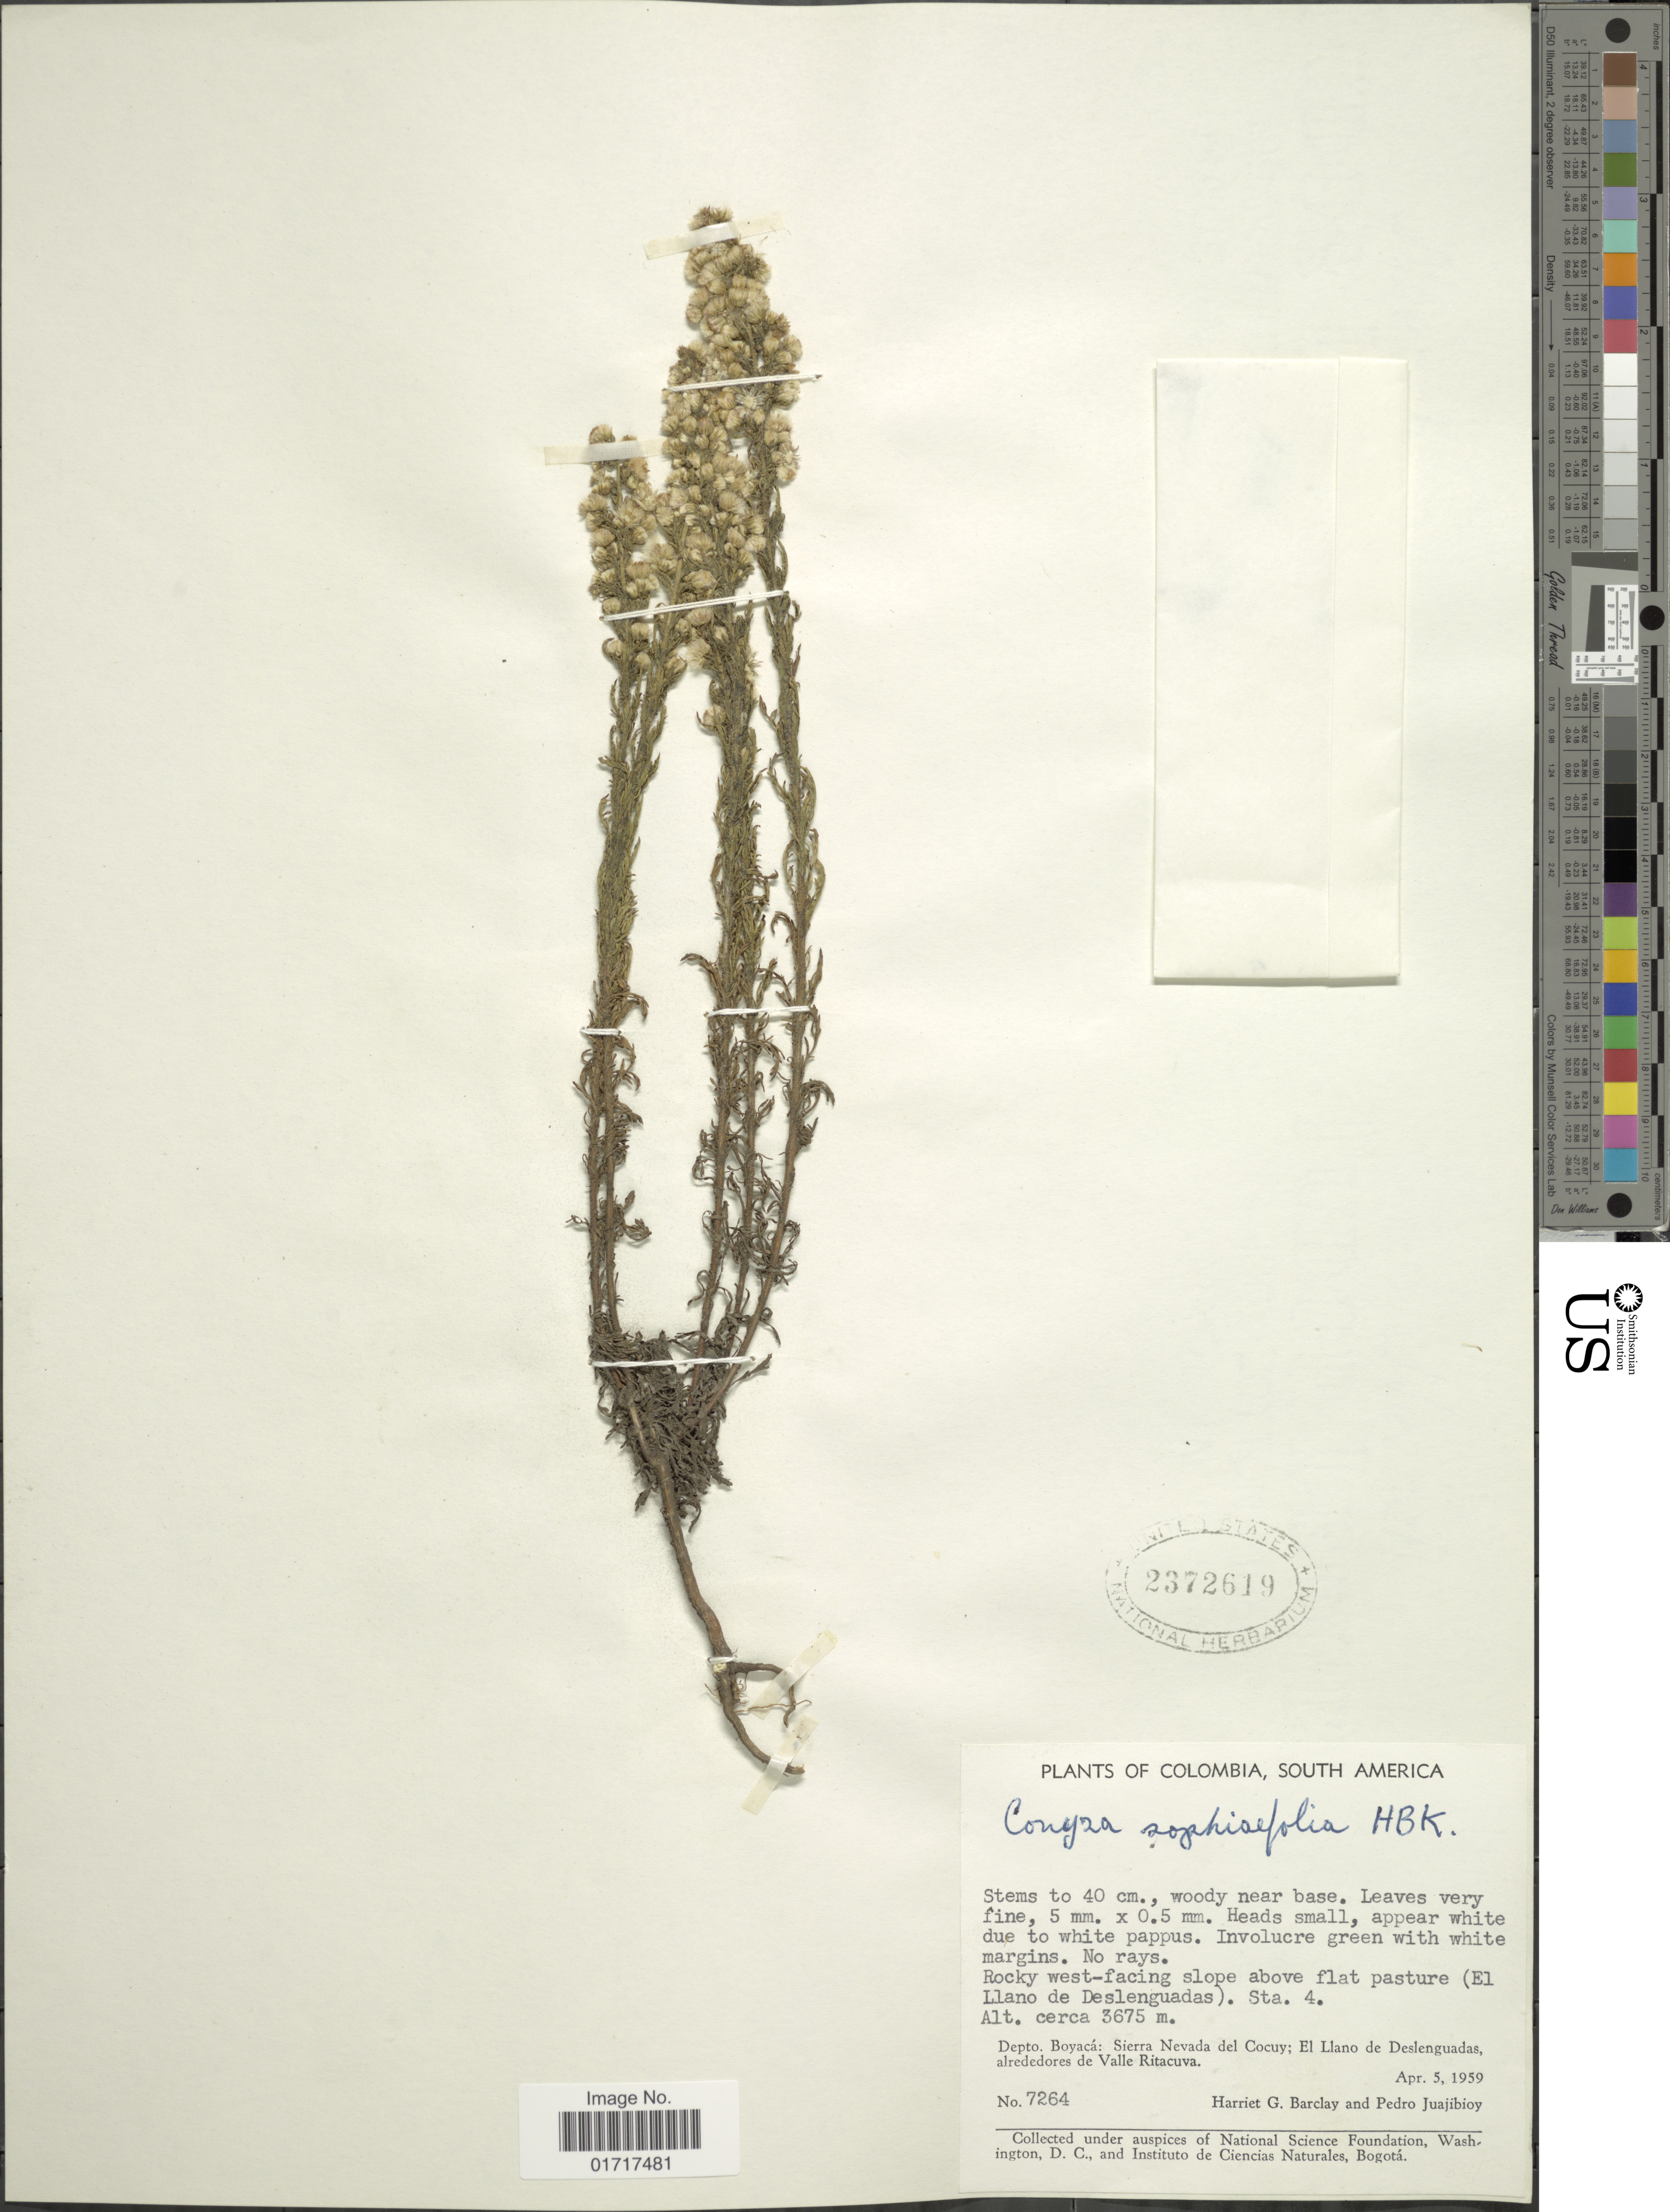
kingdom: Plantae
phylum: Tracheophyta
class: Magnoliopsida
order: Asterales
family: Asteraceae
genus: Conyza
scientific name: Conyza sophiaefolia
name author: Kunth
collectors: H. G. Barclay & P. Juajibioy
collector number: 7264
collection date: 1959-04-05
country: Colombia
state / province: Boyacá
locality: Rocky west-facing slope above flat pasture (el Llano de Deslenguadas). Sta. 4. Depto. Boyaca: Sierra Nevada del Cocuy; El Llano de Deslenguadas, alrededores de Valle Ritacuva.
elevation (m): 3675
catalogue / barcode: US 2372619